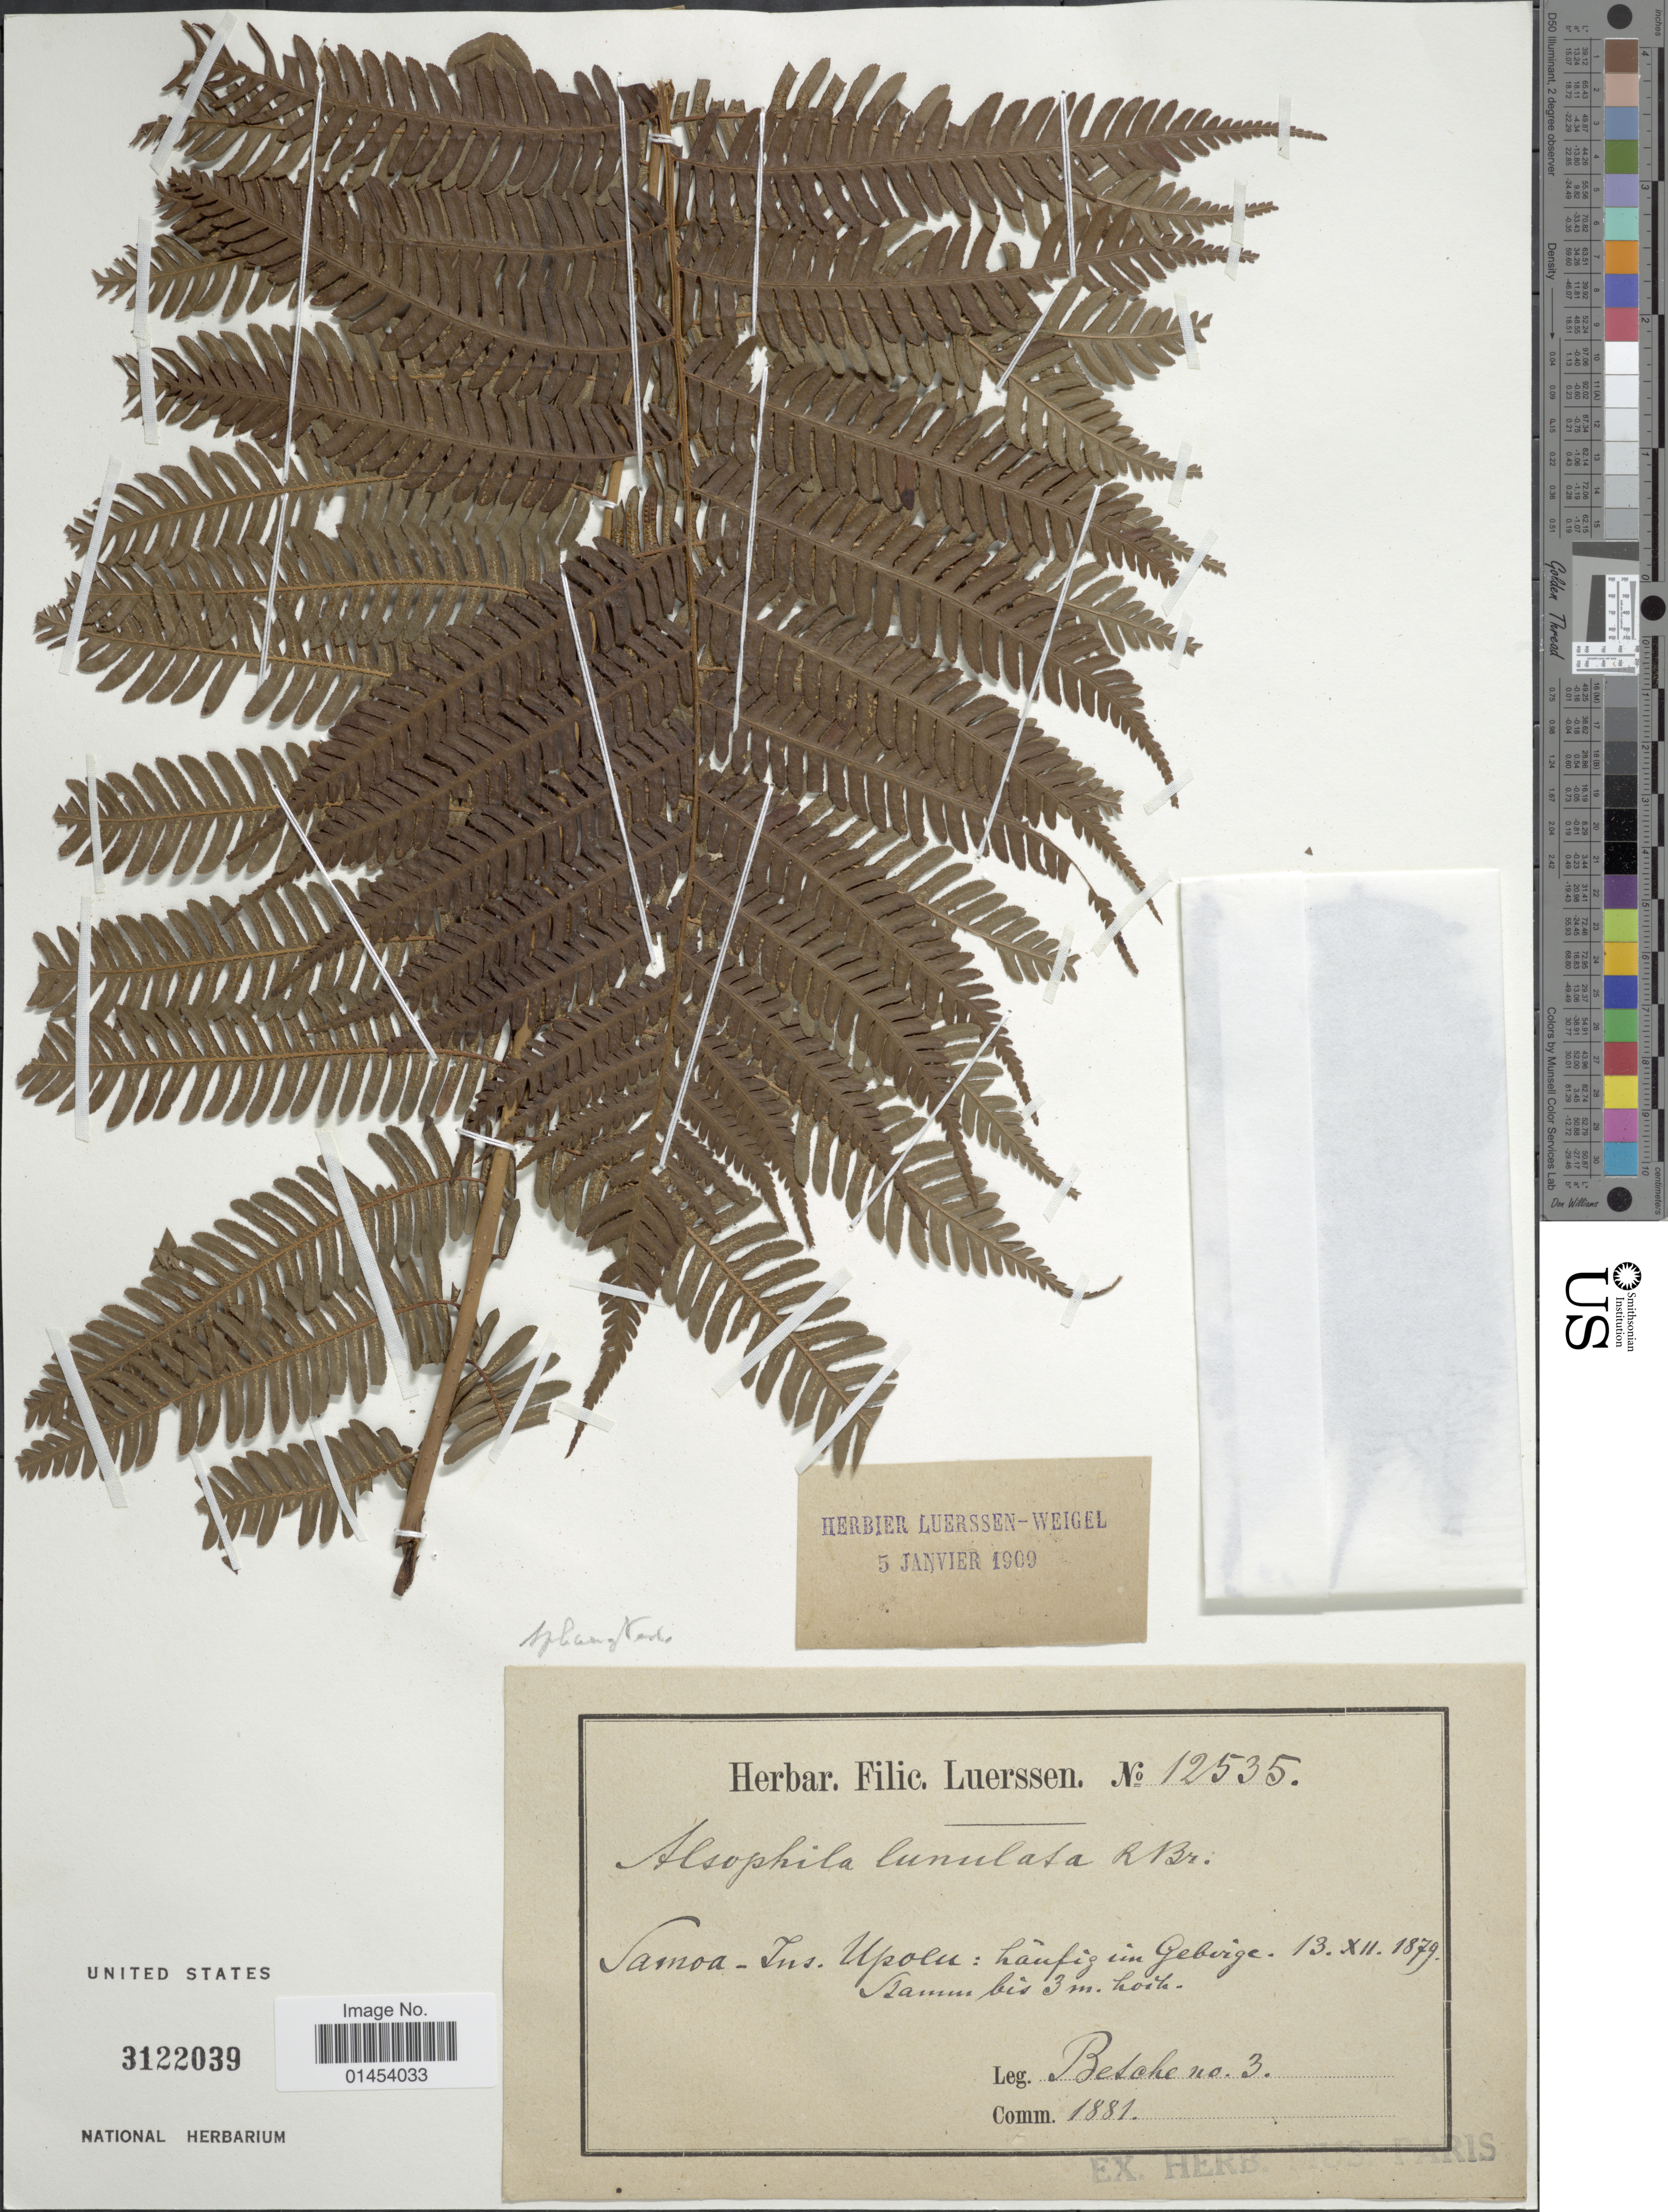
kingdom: Plantae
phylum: Tracheophyta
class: Polypodiopsida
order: Cyatheales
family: Cyatheaceae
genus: Cyathea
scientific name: Cyathea lunulata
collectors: Besche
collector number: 3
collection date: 1879-12-13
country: Samoa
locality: Samoa - Ins. Upolu: haüfig im Gebirge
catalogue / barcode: US 3122039